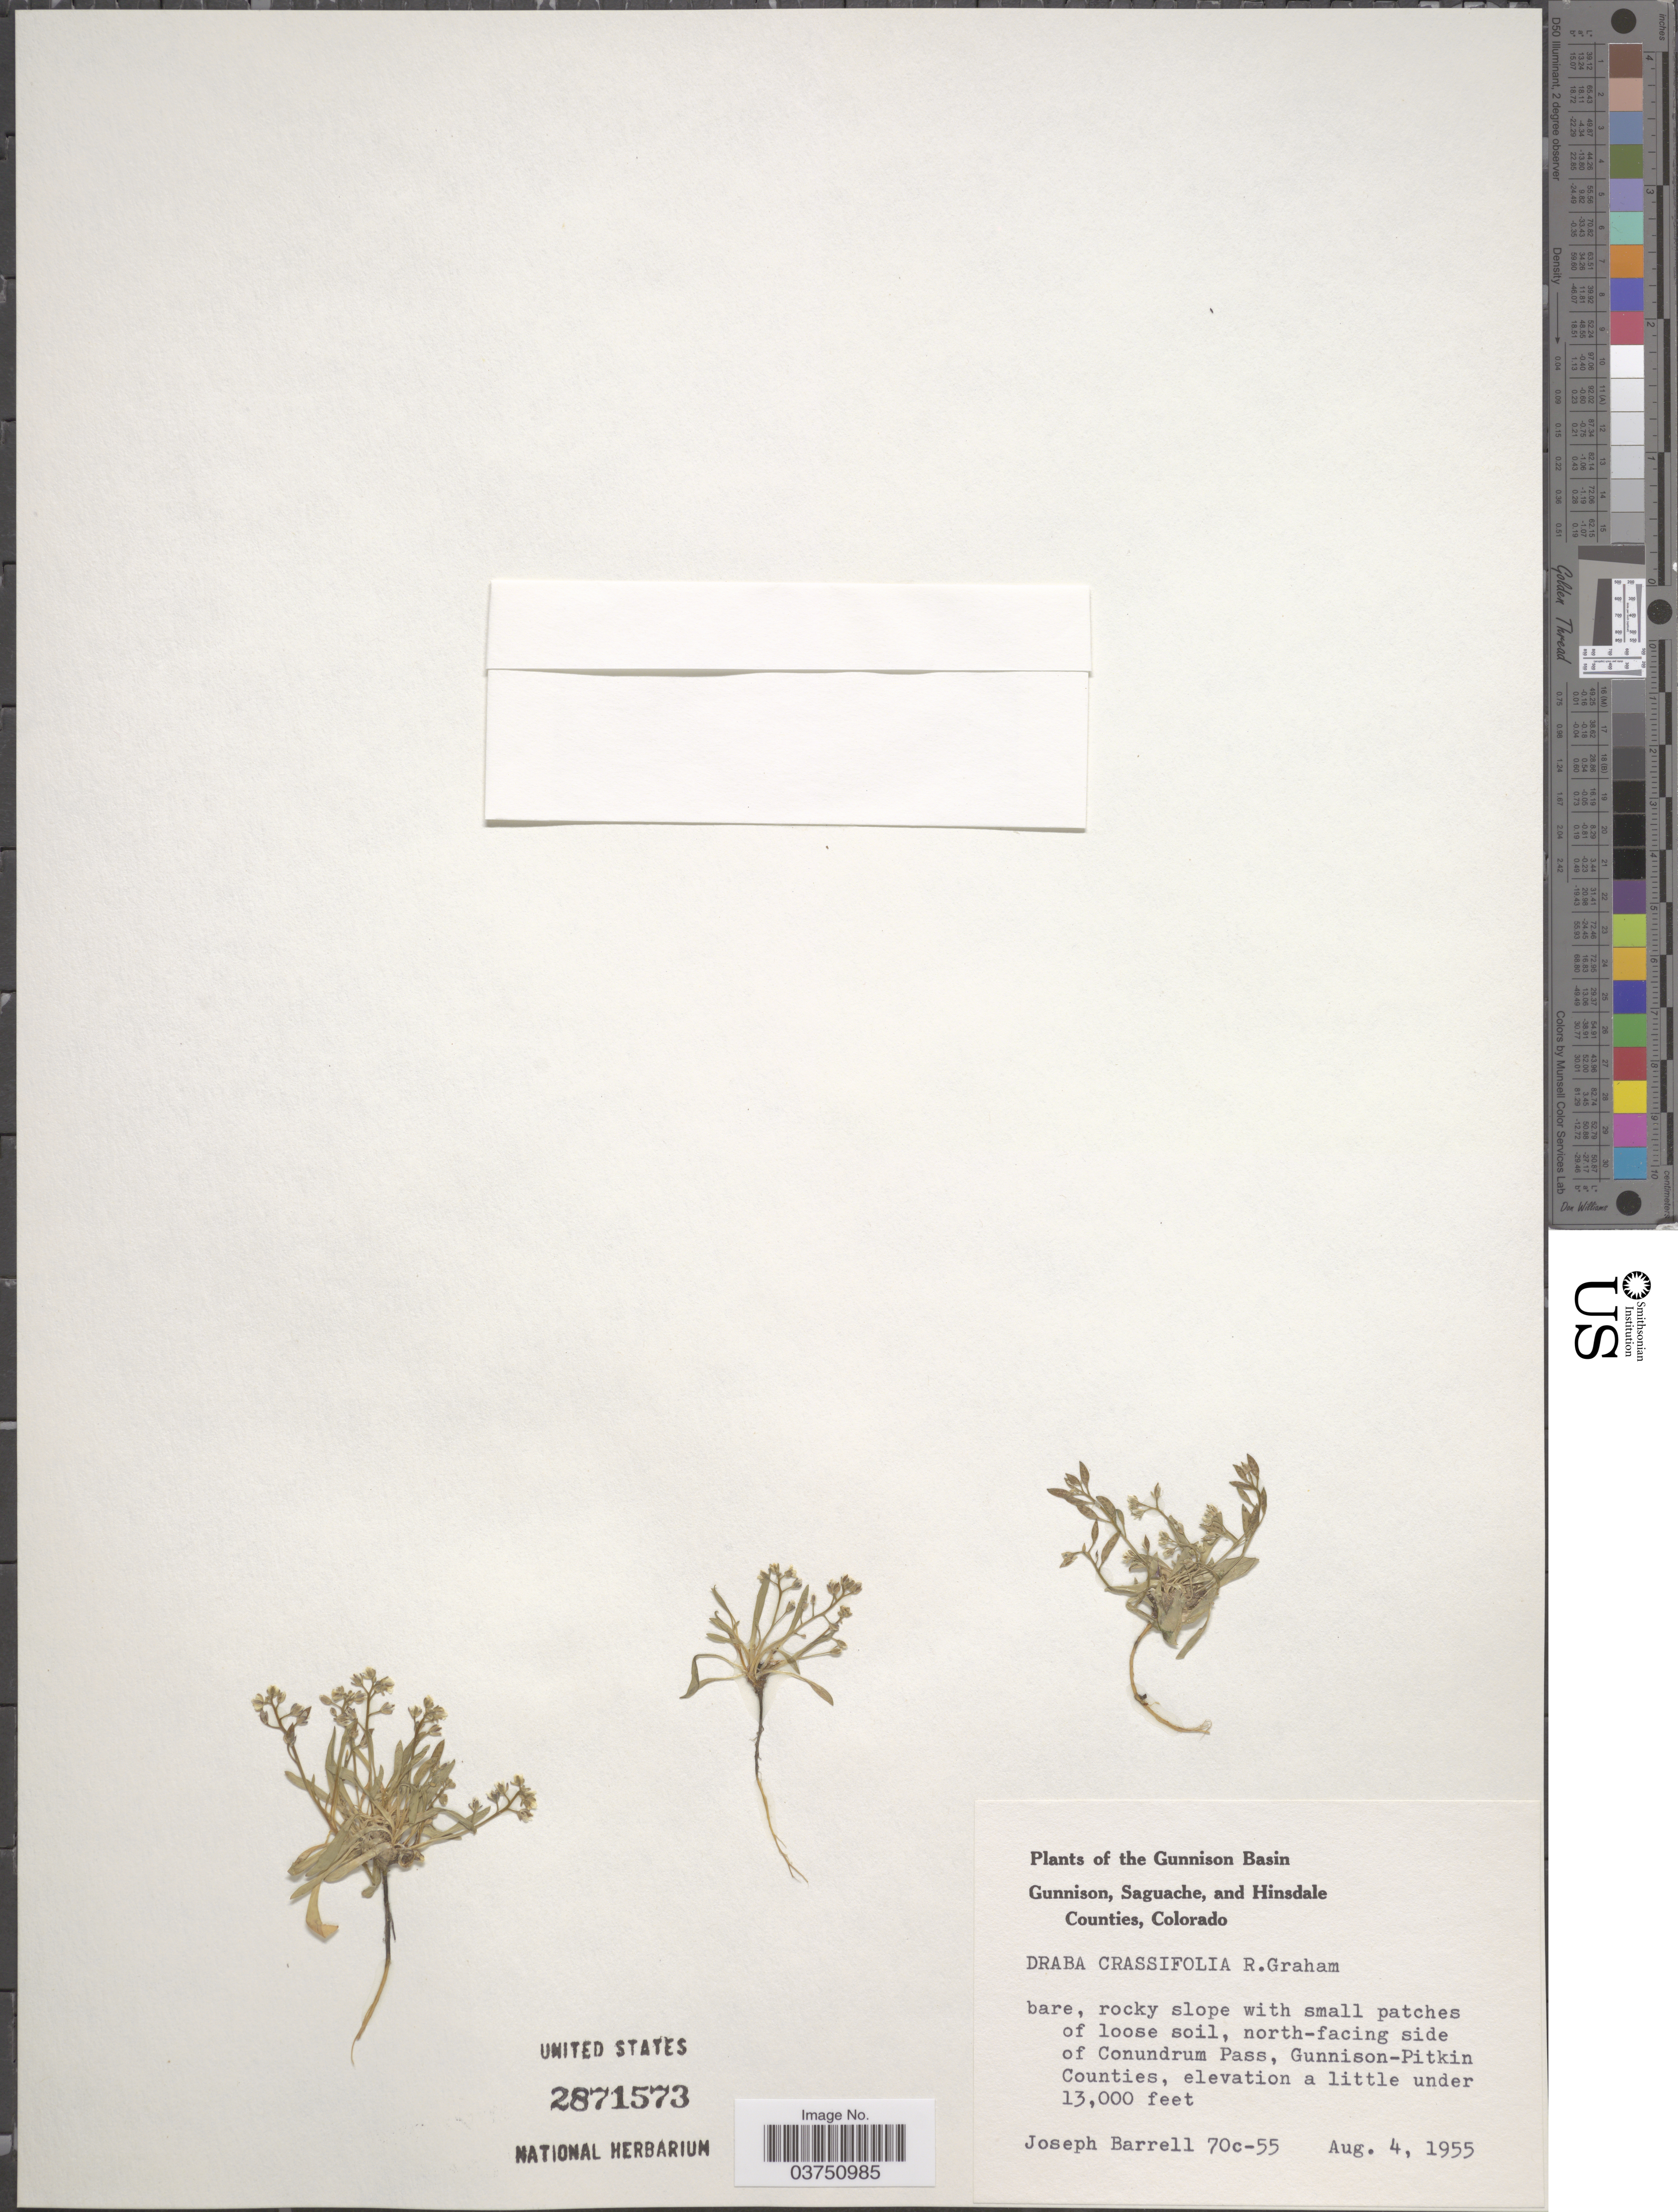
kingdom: Plantae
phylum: Tracheophyta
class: Magnoliopsida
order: Brassicales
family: Brassicaceae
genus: Draba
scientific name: Draba crassifolia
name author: Graham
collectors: J. Barrell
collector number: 70c-55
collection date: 1955-08-04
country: United States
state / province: Colorado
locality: The Gunnison Basin. North-facing side of Conundrum Pass, Gunnison-Pitkin Counties.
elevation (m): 3962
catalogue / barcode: US 2871573